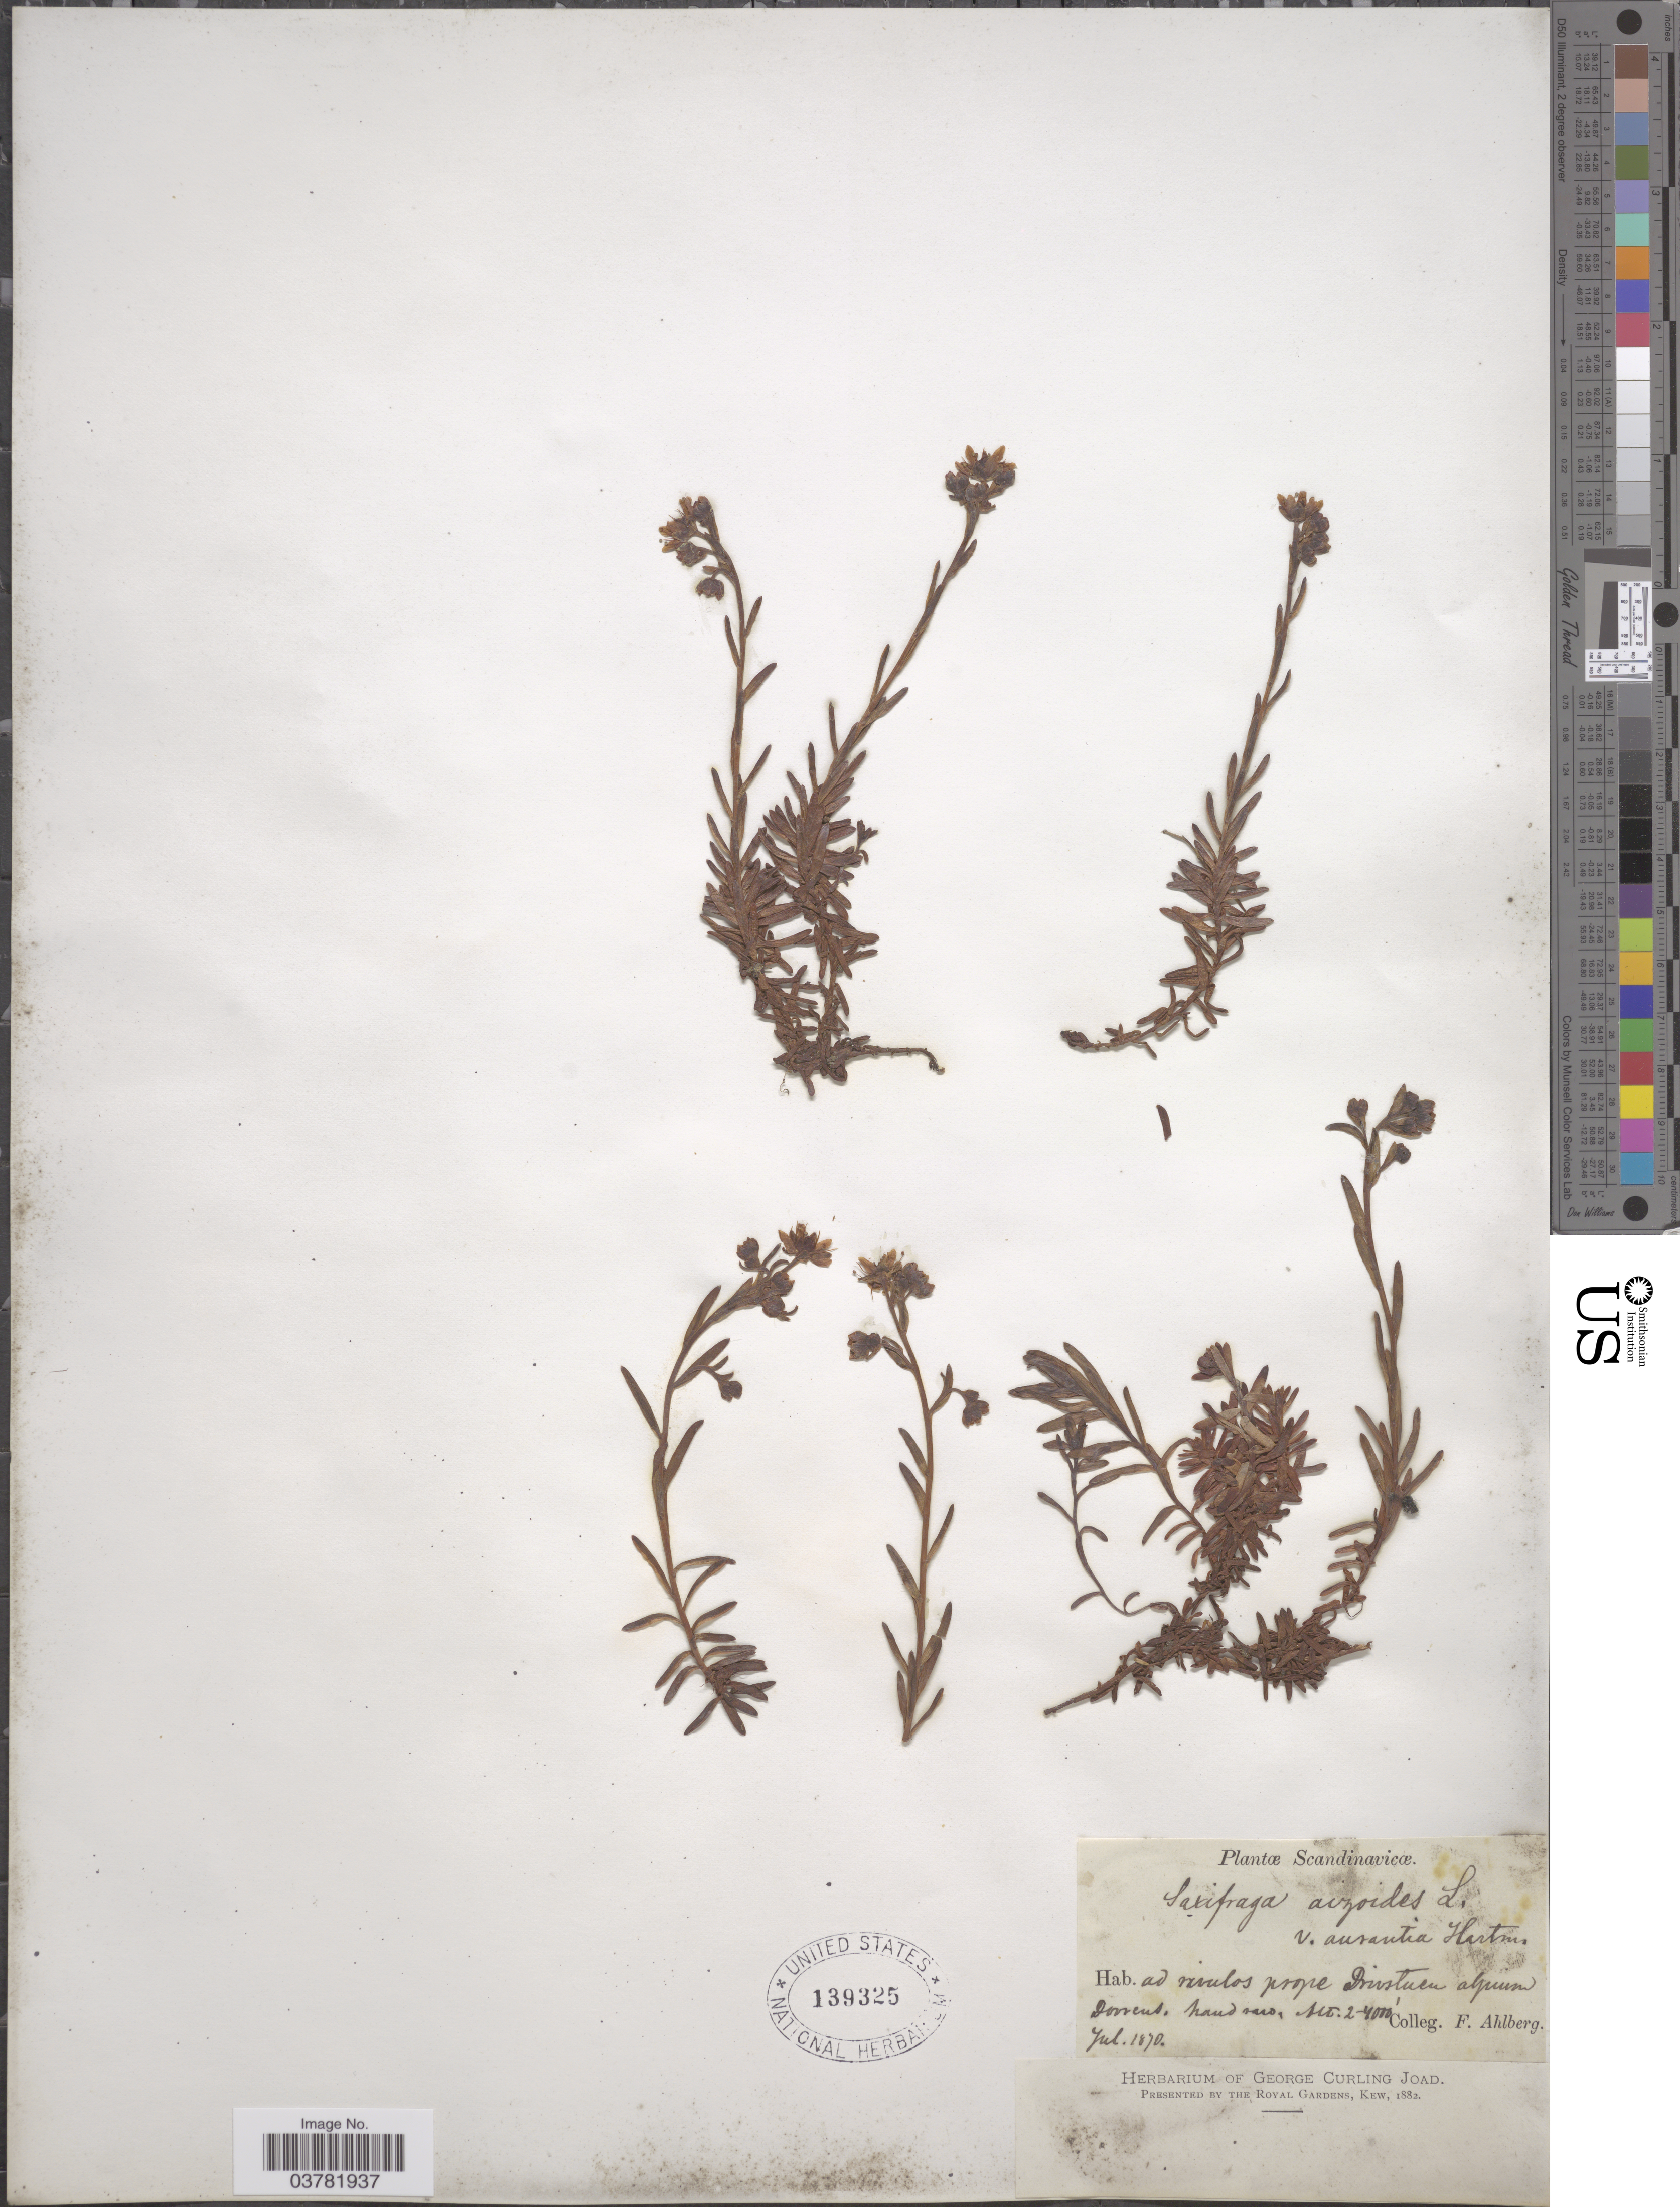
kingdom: Plantae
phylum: Tracheophyta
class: Magnoliopsida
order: Saxifragales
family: Saxifragaceae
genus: Saxifraga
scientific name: Saxifraga aizoides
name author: L.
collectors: F. Ahlberg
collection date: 1870-07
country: Norway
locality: Scandinavicæ. Ad rivulos prope Drivstuen alpium Dovrens.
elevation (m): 610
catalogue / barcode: US 139325